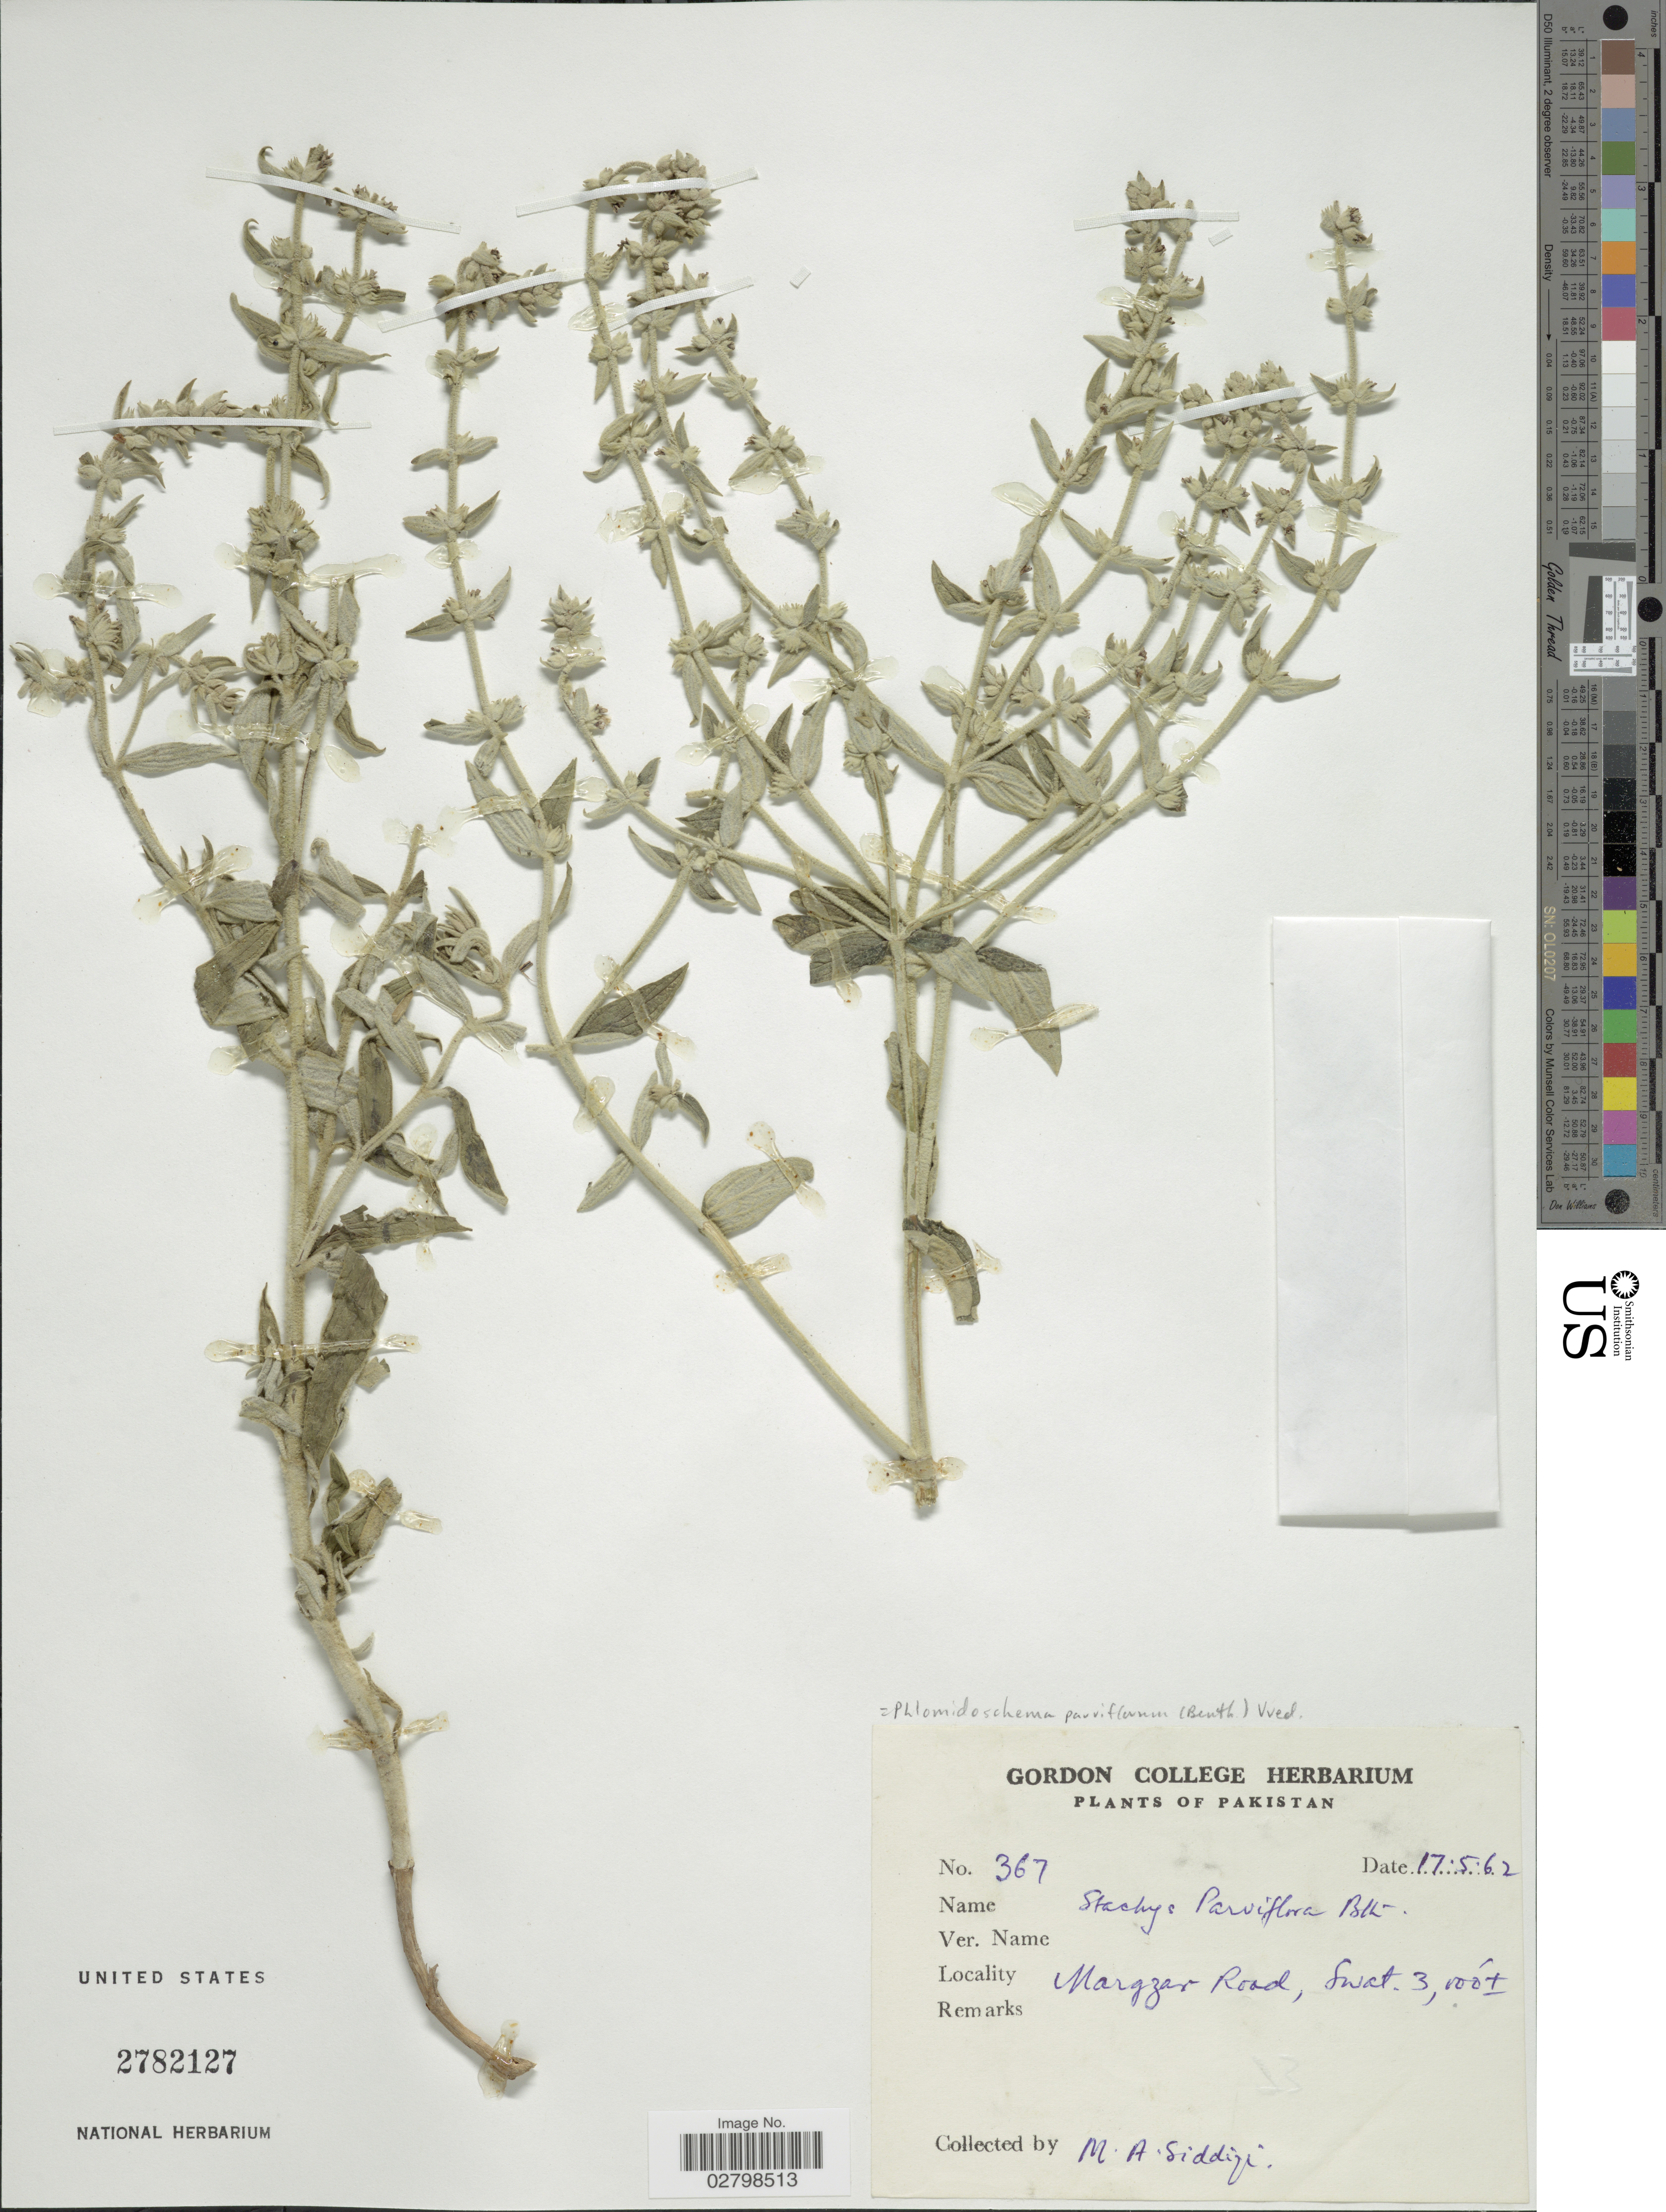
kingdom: Plantae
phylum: Tracheophyta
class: Magnoliopsida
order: Lamiales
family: Lamiaceae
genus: Phlomidoschema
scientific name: Phlomidoschema parviflorum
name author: (Benth.) Vved.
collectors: M. Siddiqi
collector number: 367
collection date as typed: Transcribed d/m/y: 17/5/62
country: Pakistan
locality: Margzar Road, Swat.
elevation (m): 914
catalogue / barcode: US 2782127